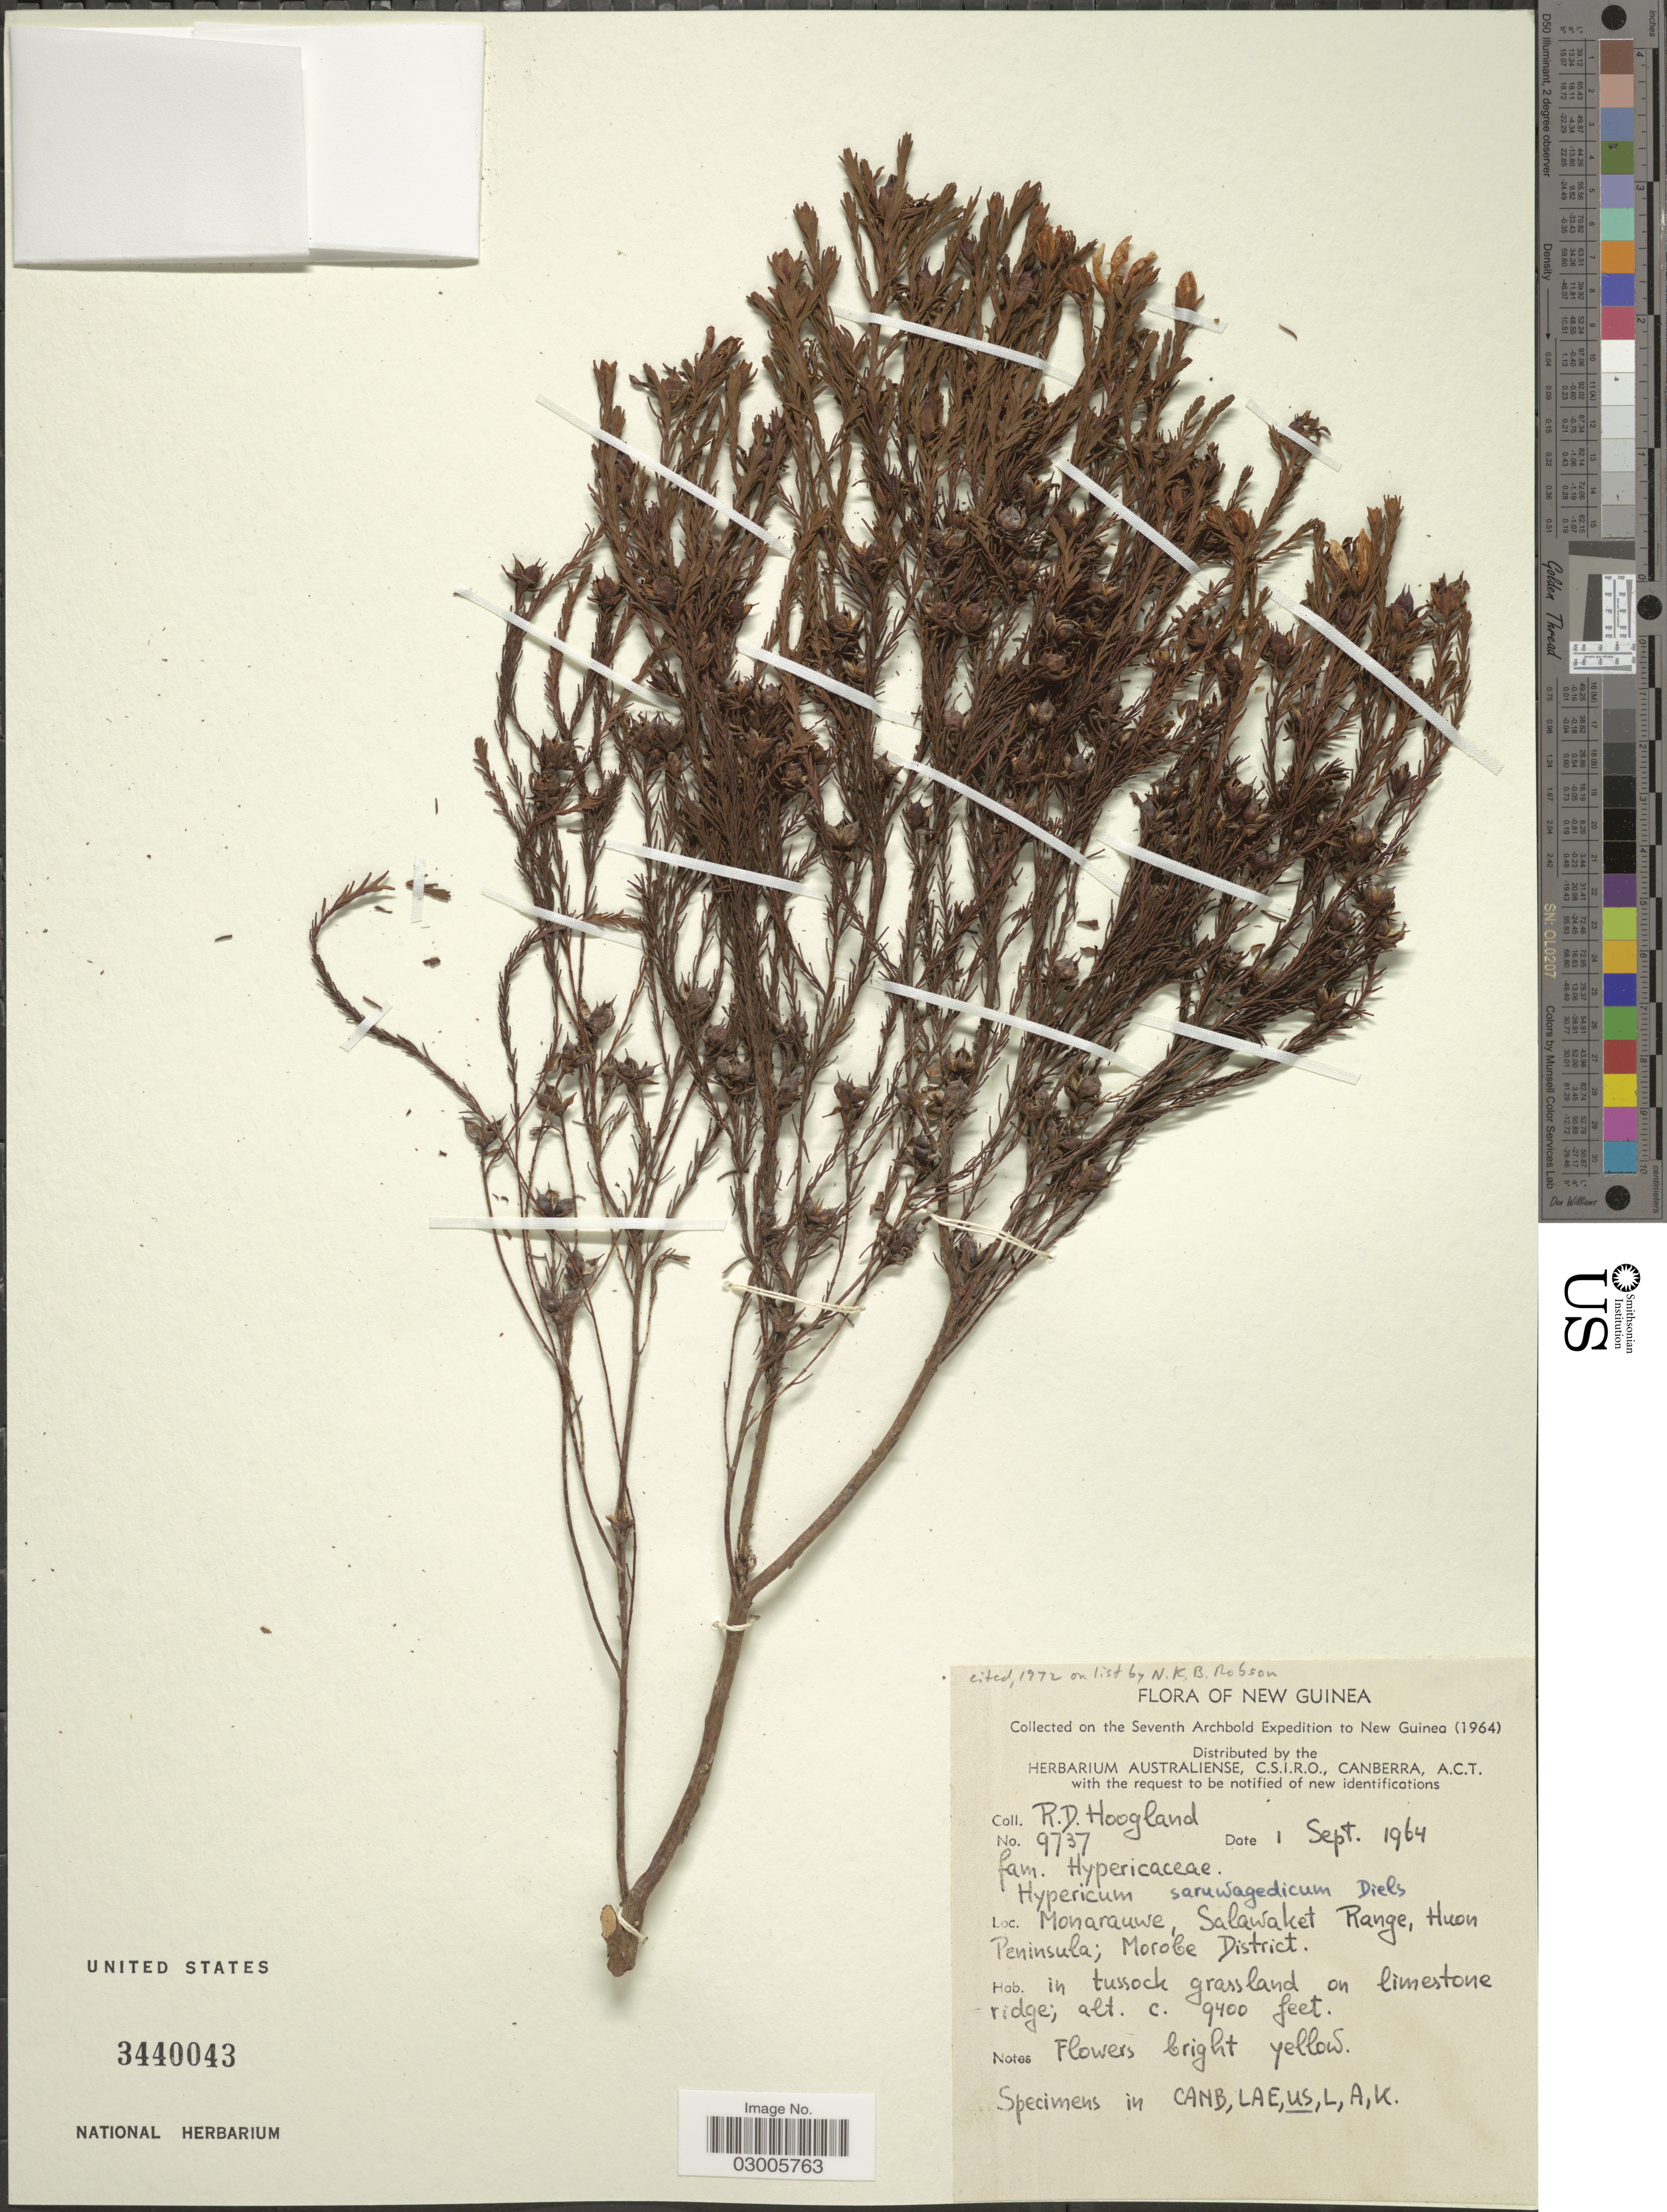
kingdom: Plantae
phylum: Tracheophyta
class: Magnoliopsida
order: Malpighiales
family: Hypericaceae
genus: Hypericum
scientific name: Hypericum saruwagedicum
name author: Diels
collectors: R. D. Hoogland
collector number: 9737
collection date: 1964-09-01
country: Papua New Guinea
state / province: Morobe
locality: Monarauwe, Salawaket Range, Huon Peninsula; Morobe District.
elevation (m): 2865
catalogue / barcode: US 3440043